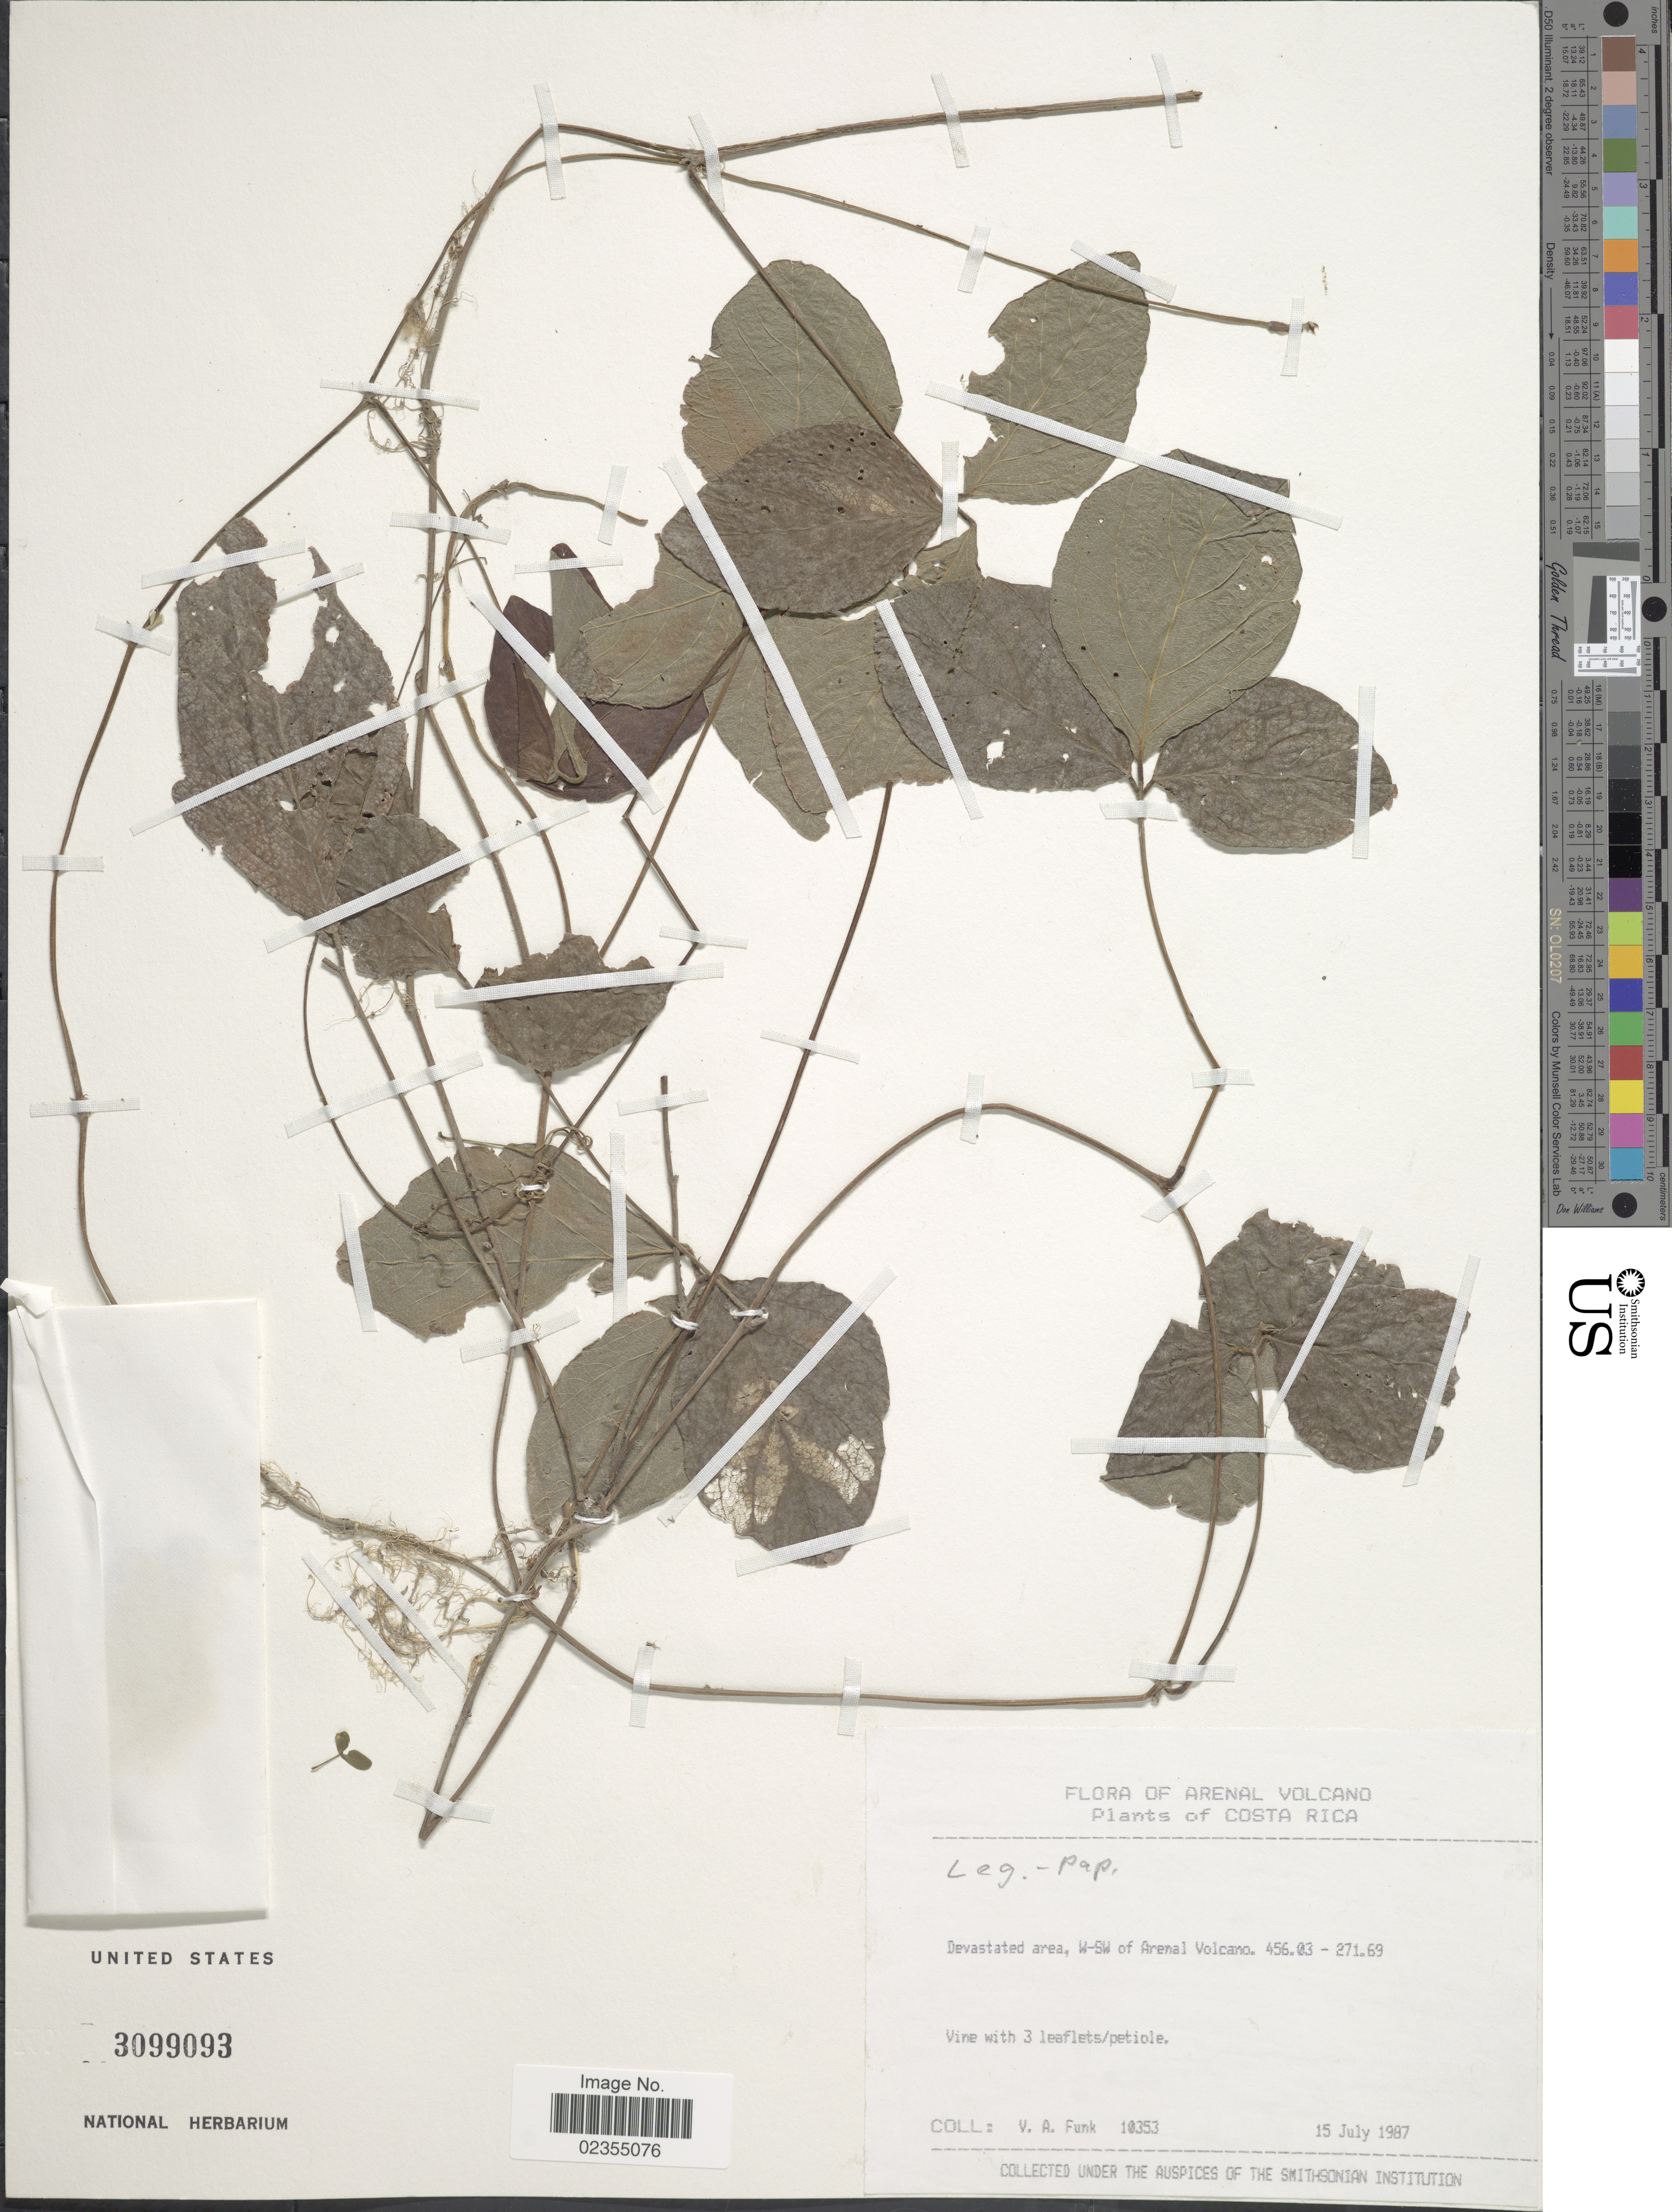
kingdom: Plantae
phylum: Tracheophyta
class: Magnoliopsida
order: Fabales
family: Fabaceae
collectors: V. Funk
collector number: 10353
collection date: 1987-07-15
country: Costa Rica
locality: Arenal Volcano. Devastated area, W-SW of Arenal Volcano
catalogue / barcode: US 3099093